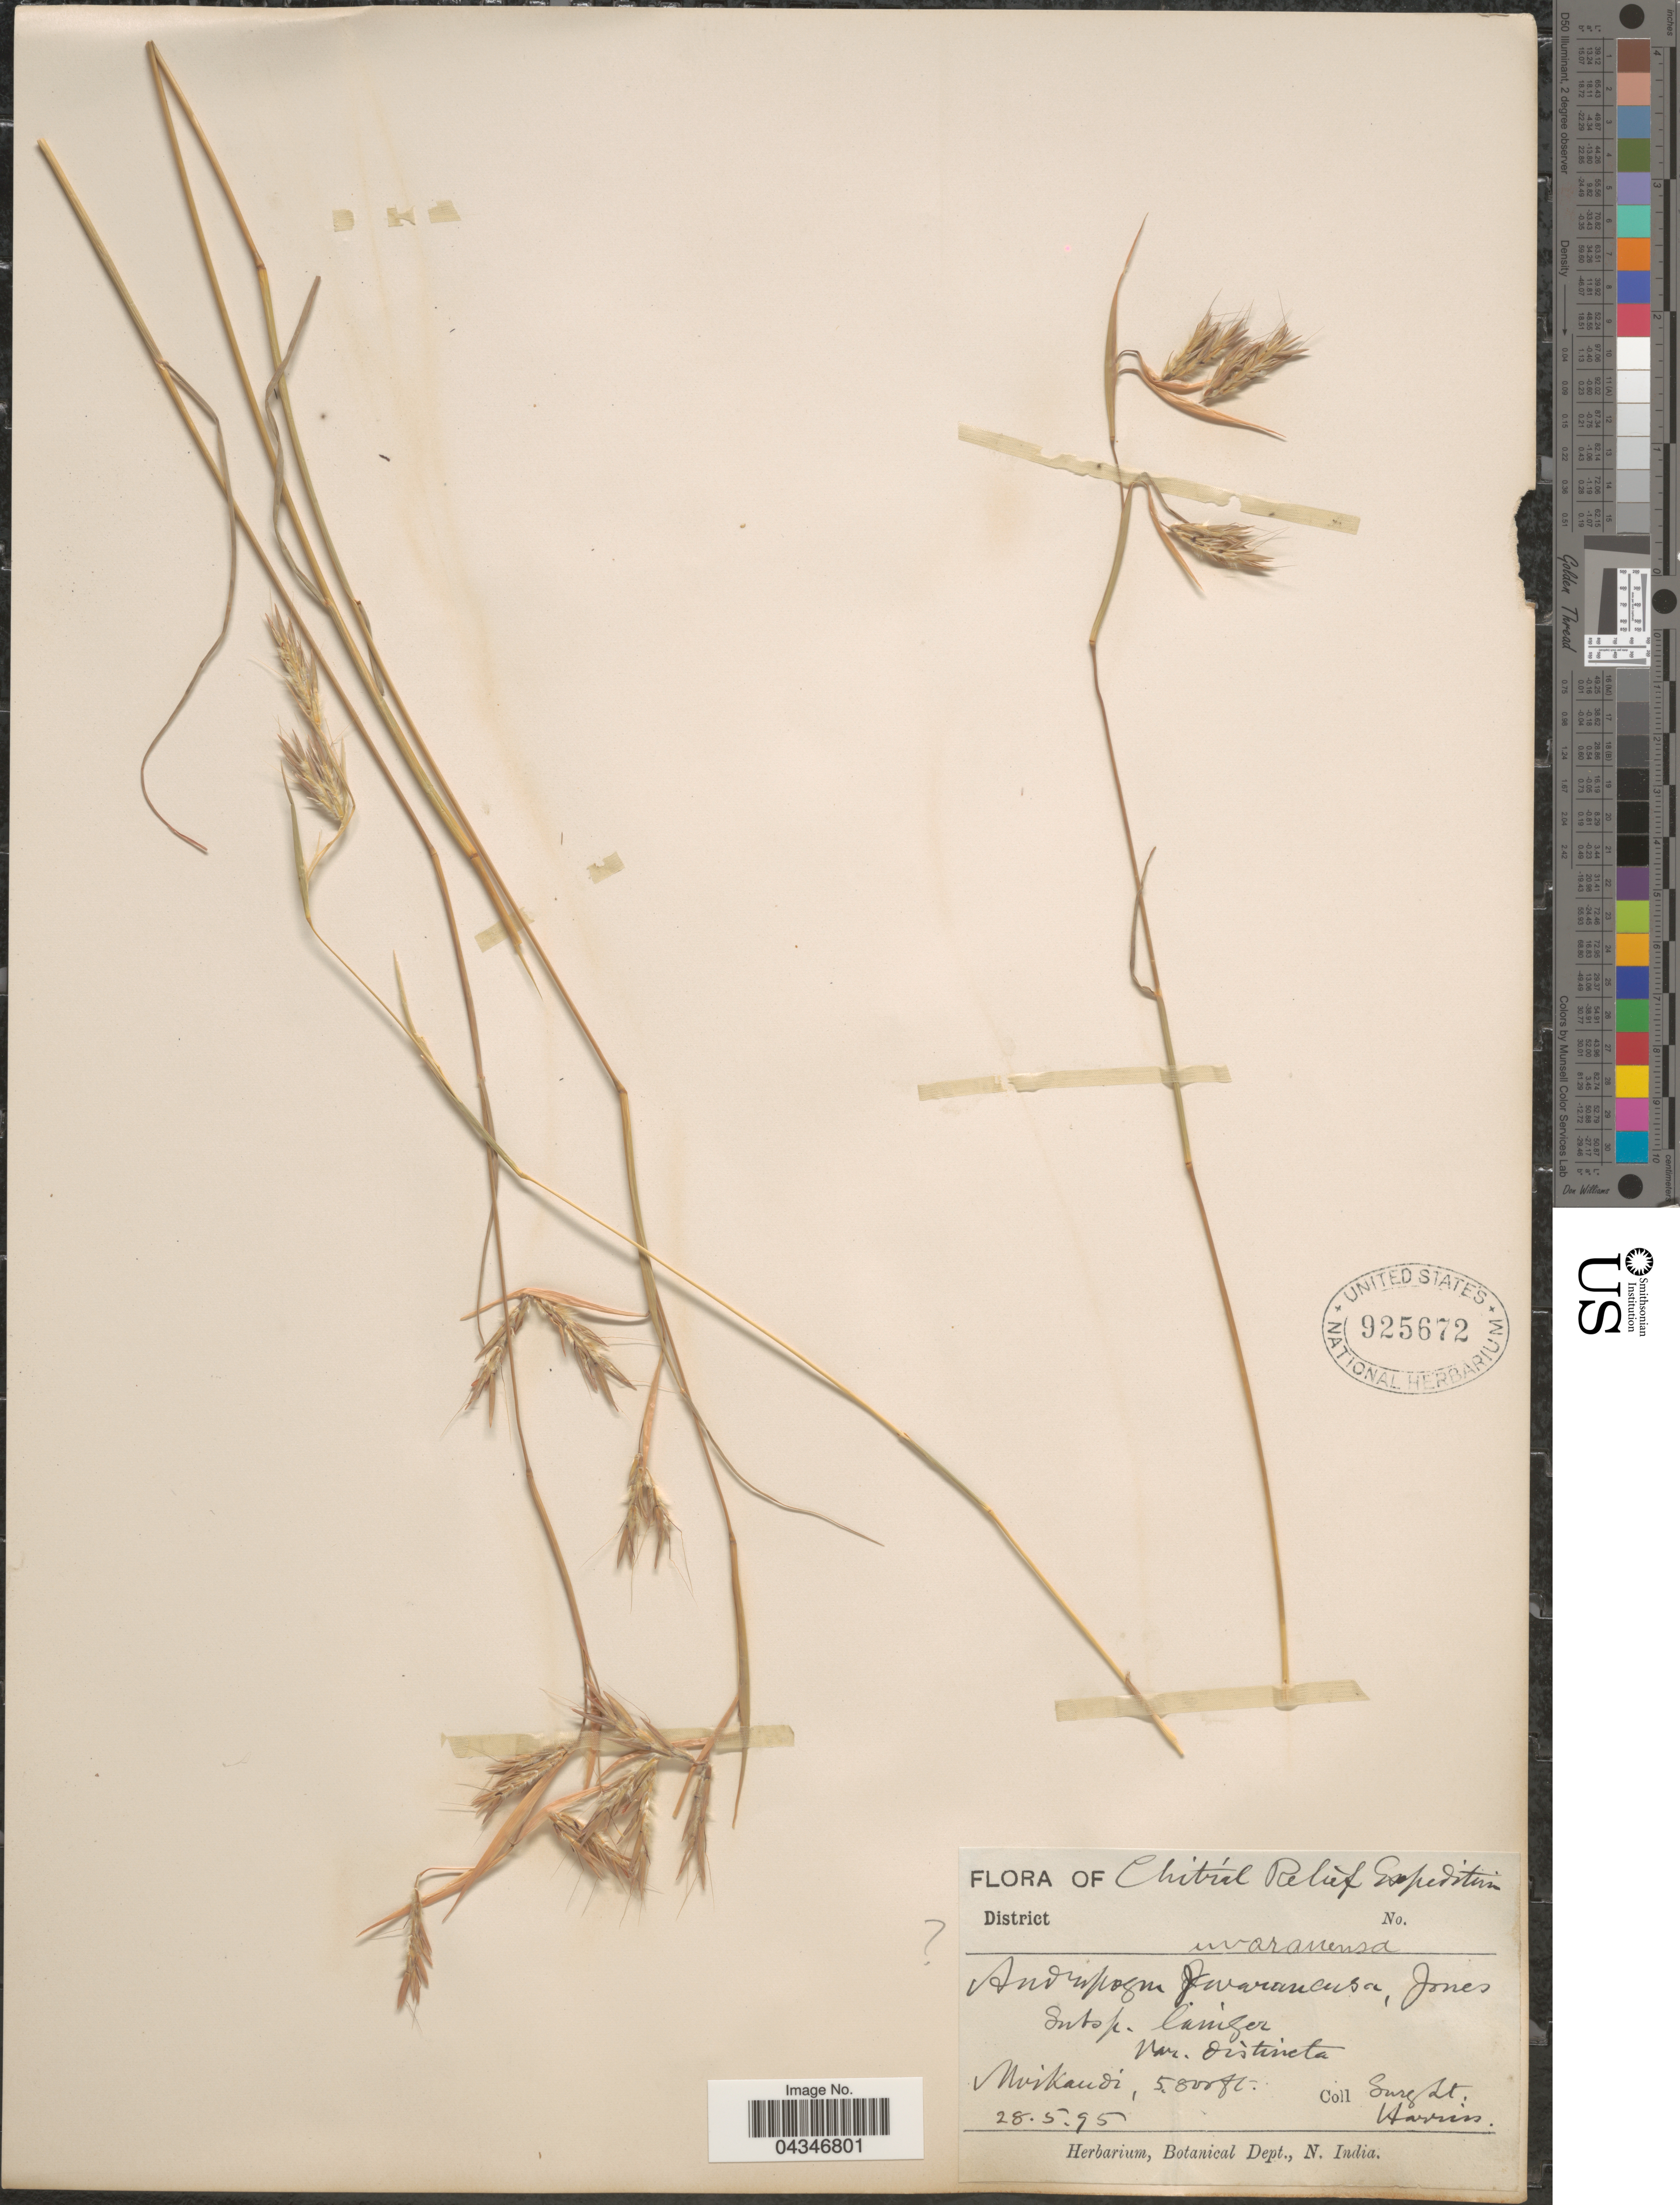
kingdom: Plantae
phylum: Tracheophyta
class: Liliopsida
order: Poales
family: Poaceae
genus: Andropogon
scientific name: Andropogon angustatus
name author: (J. Presl) Steud.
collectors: S. A. Harris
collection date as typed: Transcribed d/m/y: 28/5/95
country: Pakistan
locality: Chitral Relief Expedition. Markandi.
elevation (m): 1768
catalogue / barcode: US 925672